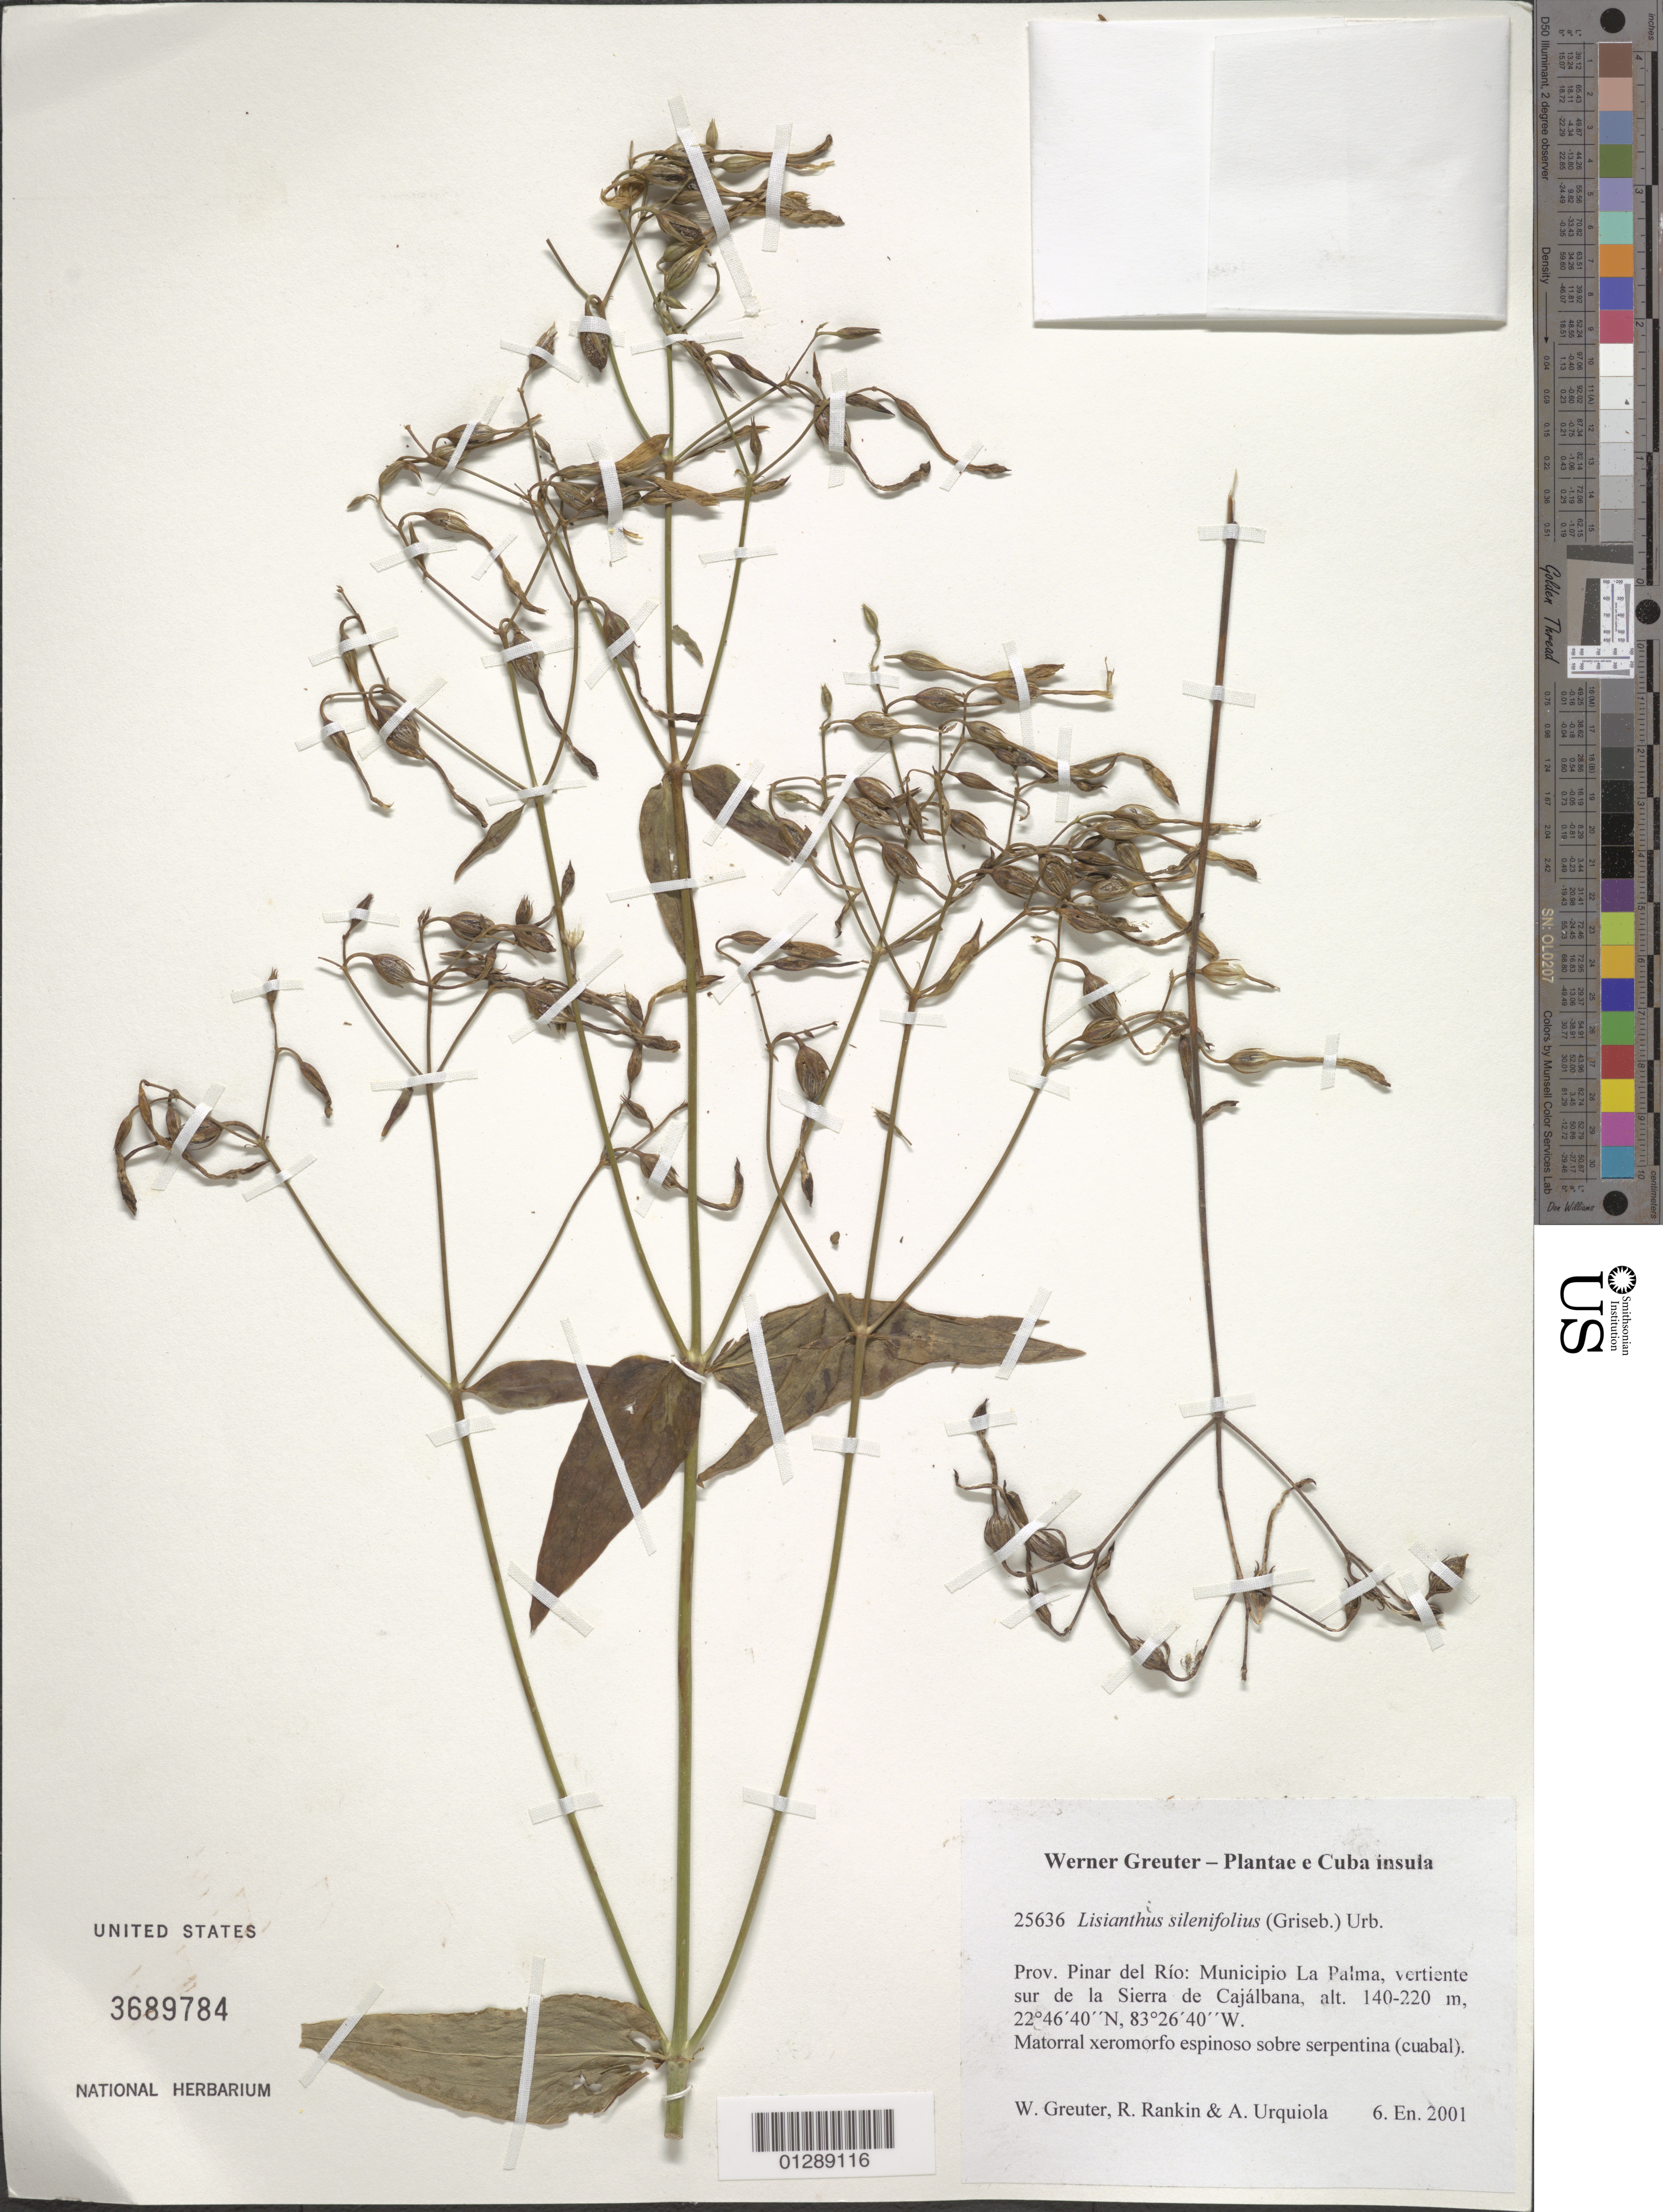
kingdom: Plantae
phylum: Tracheophyta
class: Magnoliopsida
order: Gentianales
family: Gentianaceae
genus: Lisianthius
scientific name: Lisianthius silenifolius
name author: (Griseb.) Urb.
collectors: W. R. Greuter, R. Rankin Rodriguez & A. Urquiola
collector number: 25636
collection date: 2001-01-06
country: Cuba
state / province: Pinar del Rio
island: Cuba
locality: Municipio La Palma, vertiente sur de la Sierra de Cajálbana.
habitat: Matorral xermorfo espinoso sobre serpentina (Cuabal).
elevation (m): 140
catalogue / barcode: US 3689784